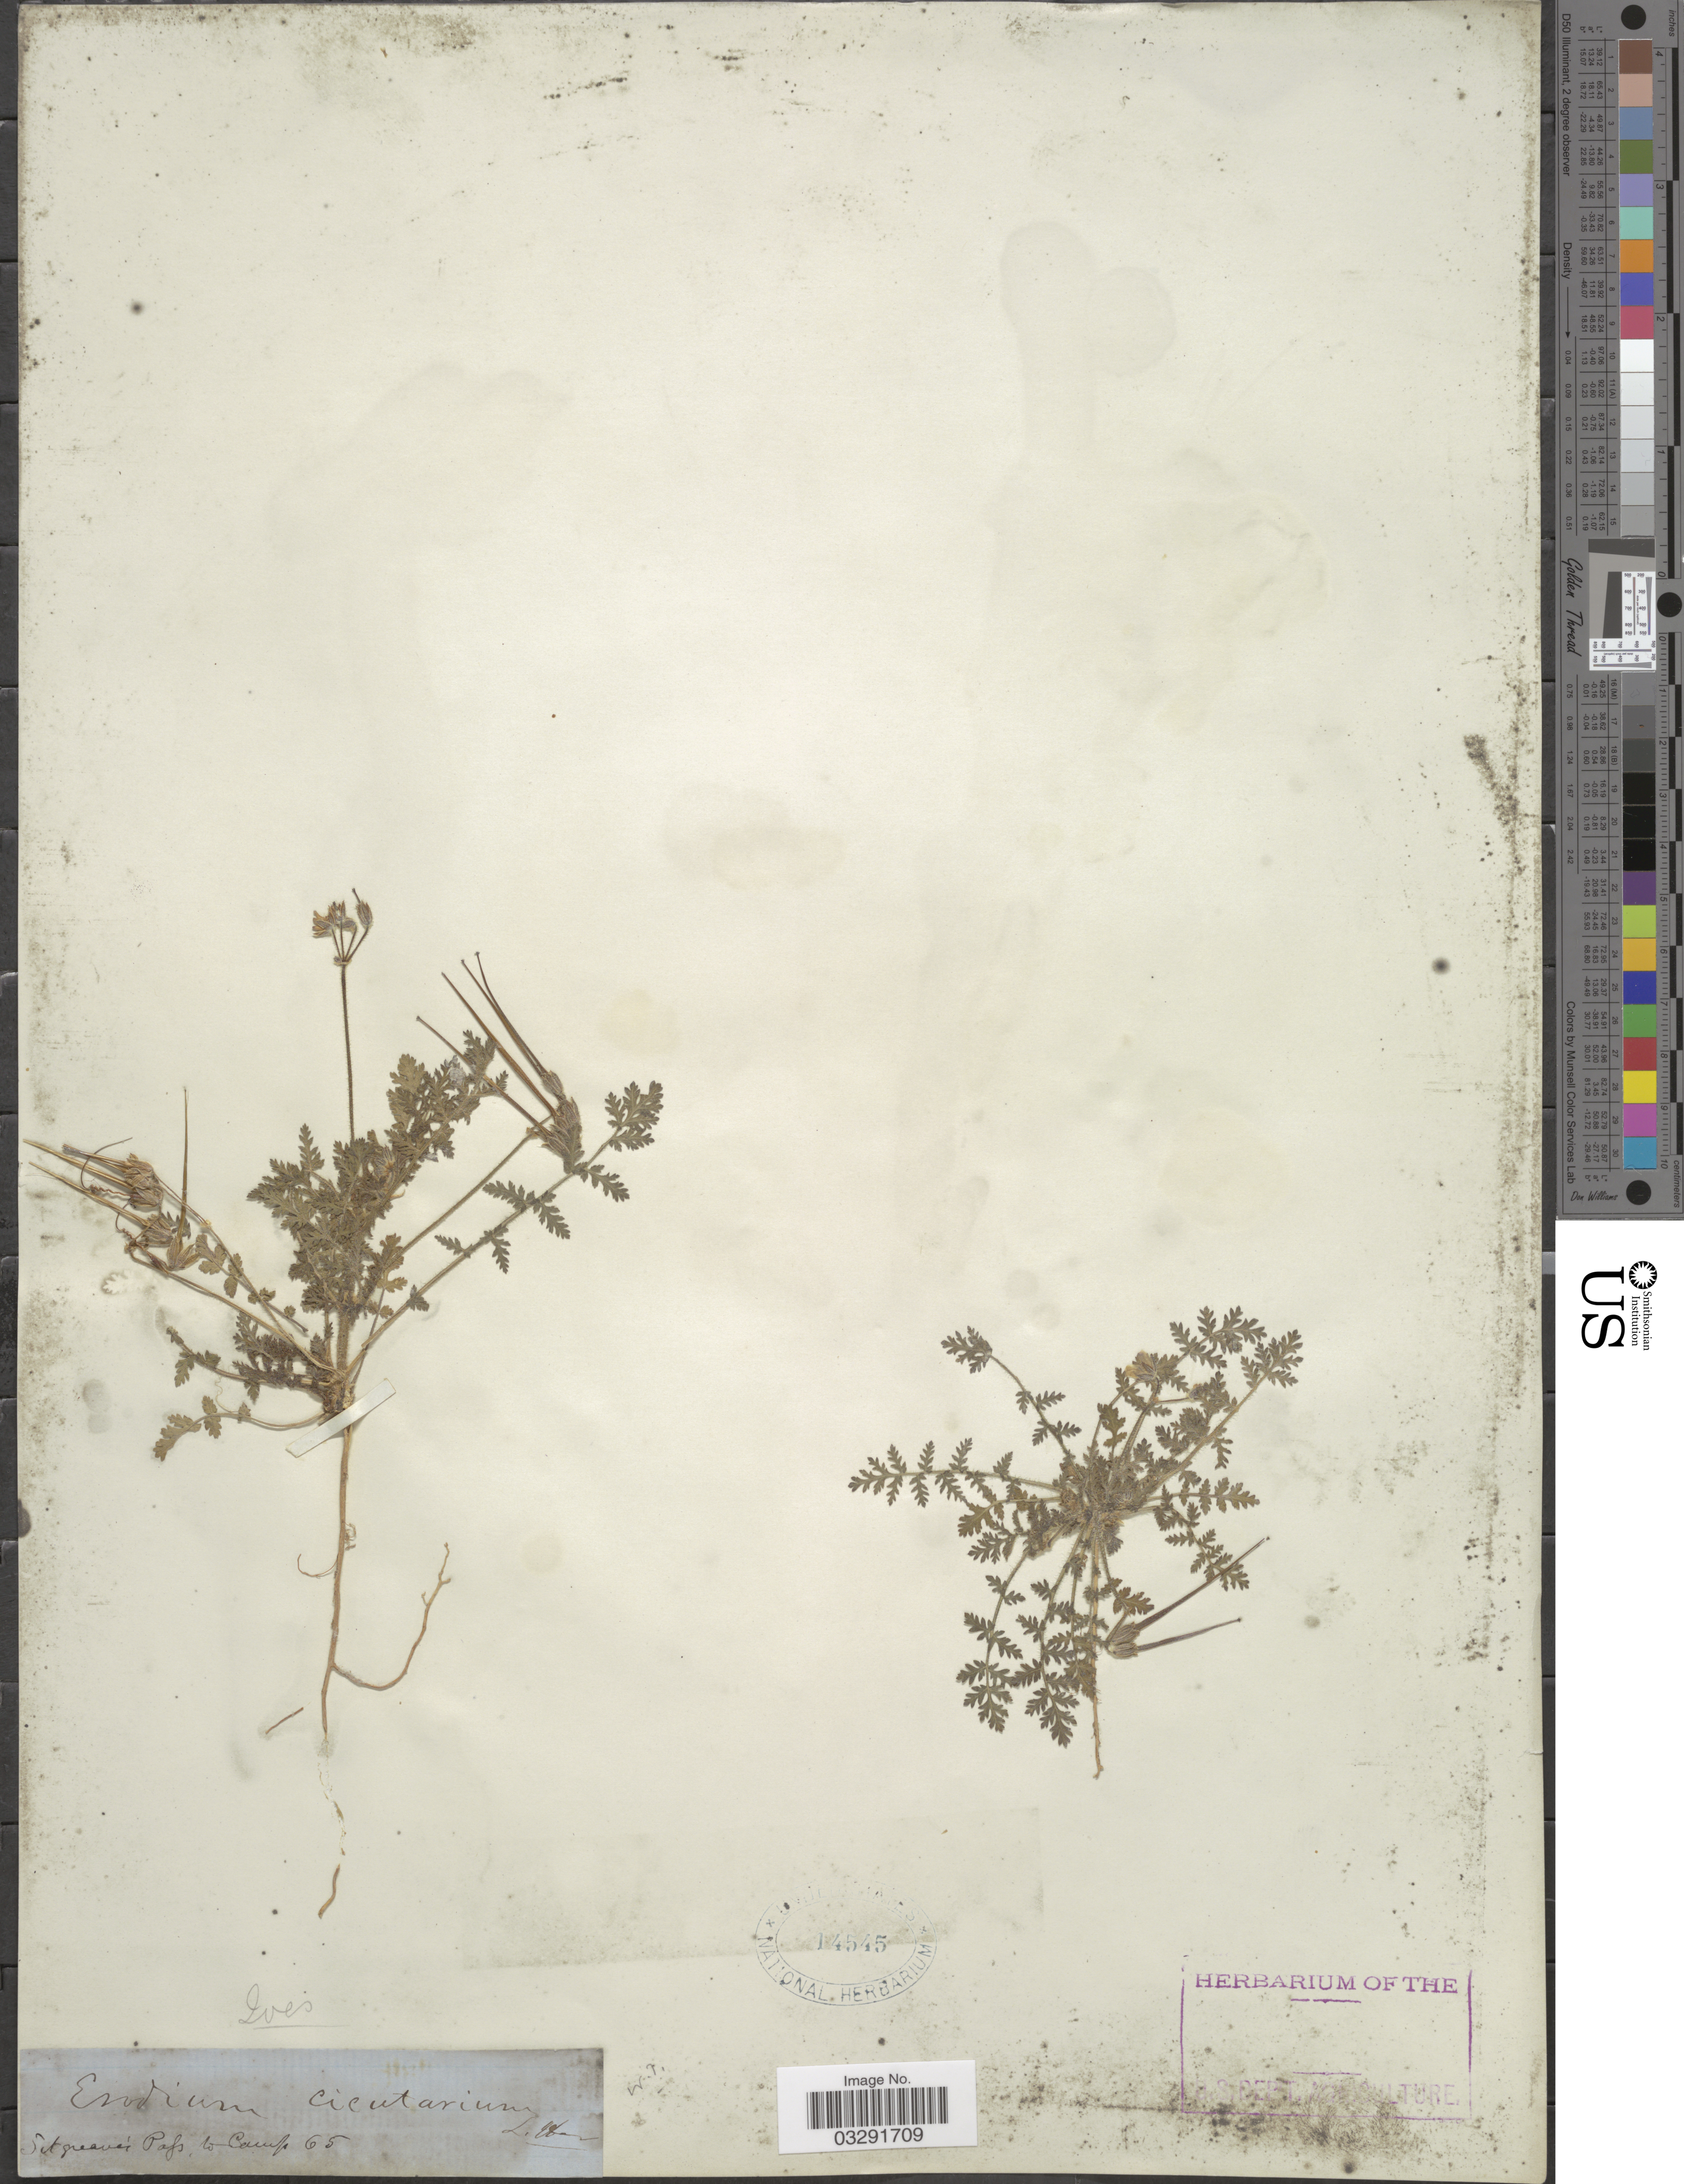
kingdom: Plantae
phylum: Tracheophyta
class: Magnoliopsida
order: Geraniales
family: Geraniaceae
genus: Erodium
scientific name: Erodium cicutarium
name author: (L.) L'Hér.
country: United States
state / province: Arizona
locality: Ives. [unsure placement] Sitgreave's Pass, to Camp 65.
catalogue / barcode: US 14545